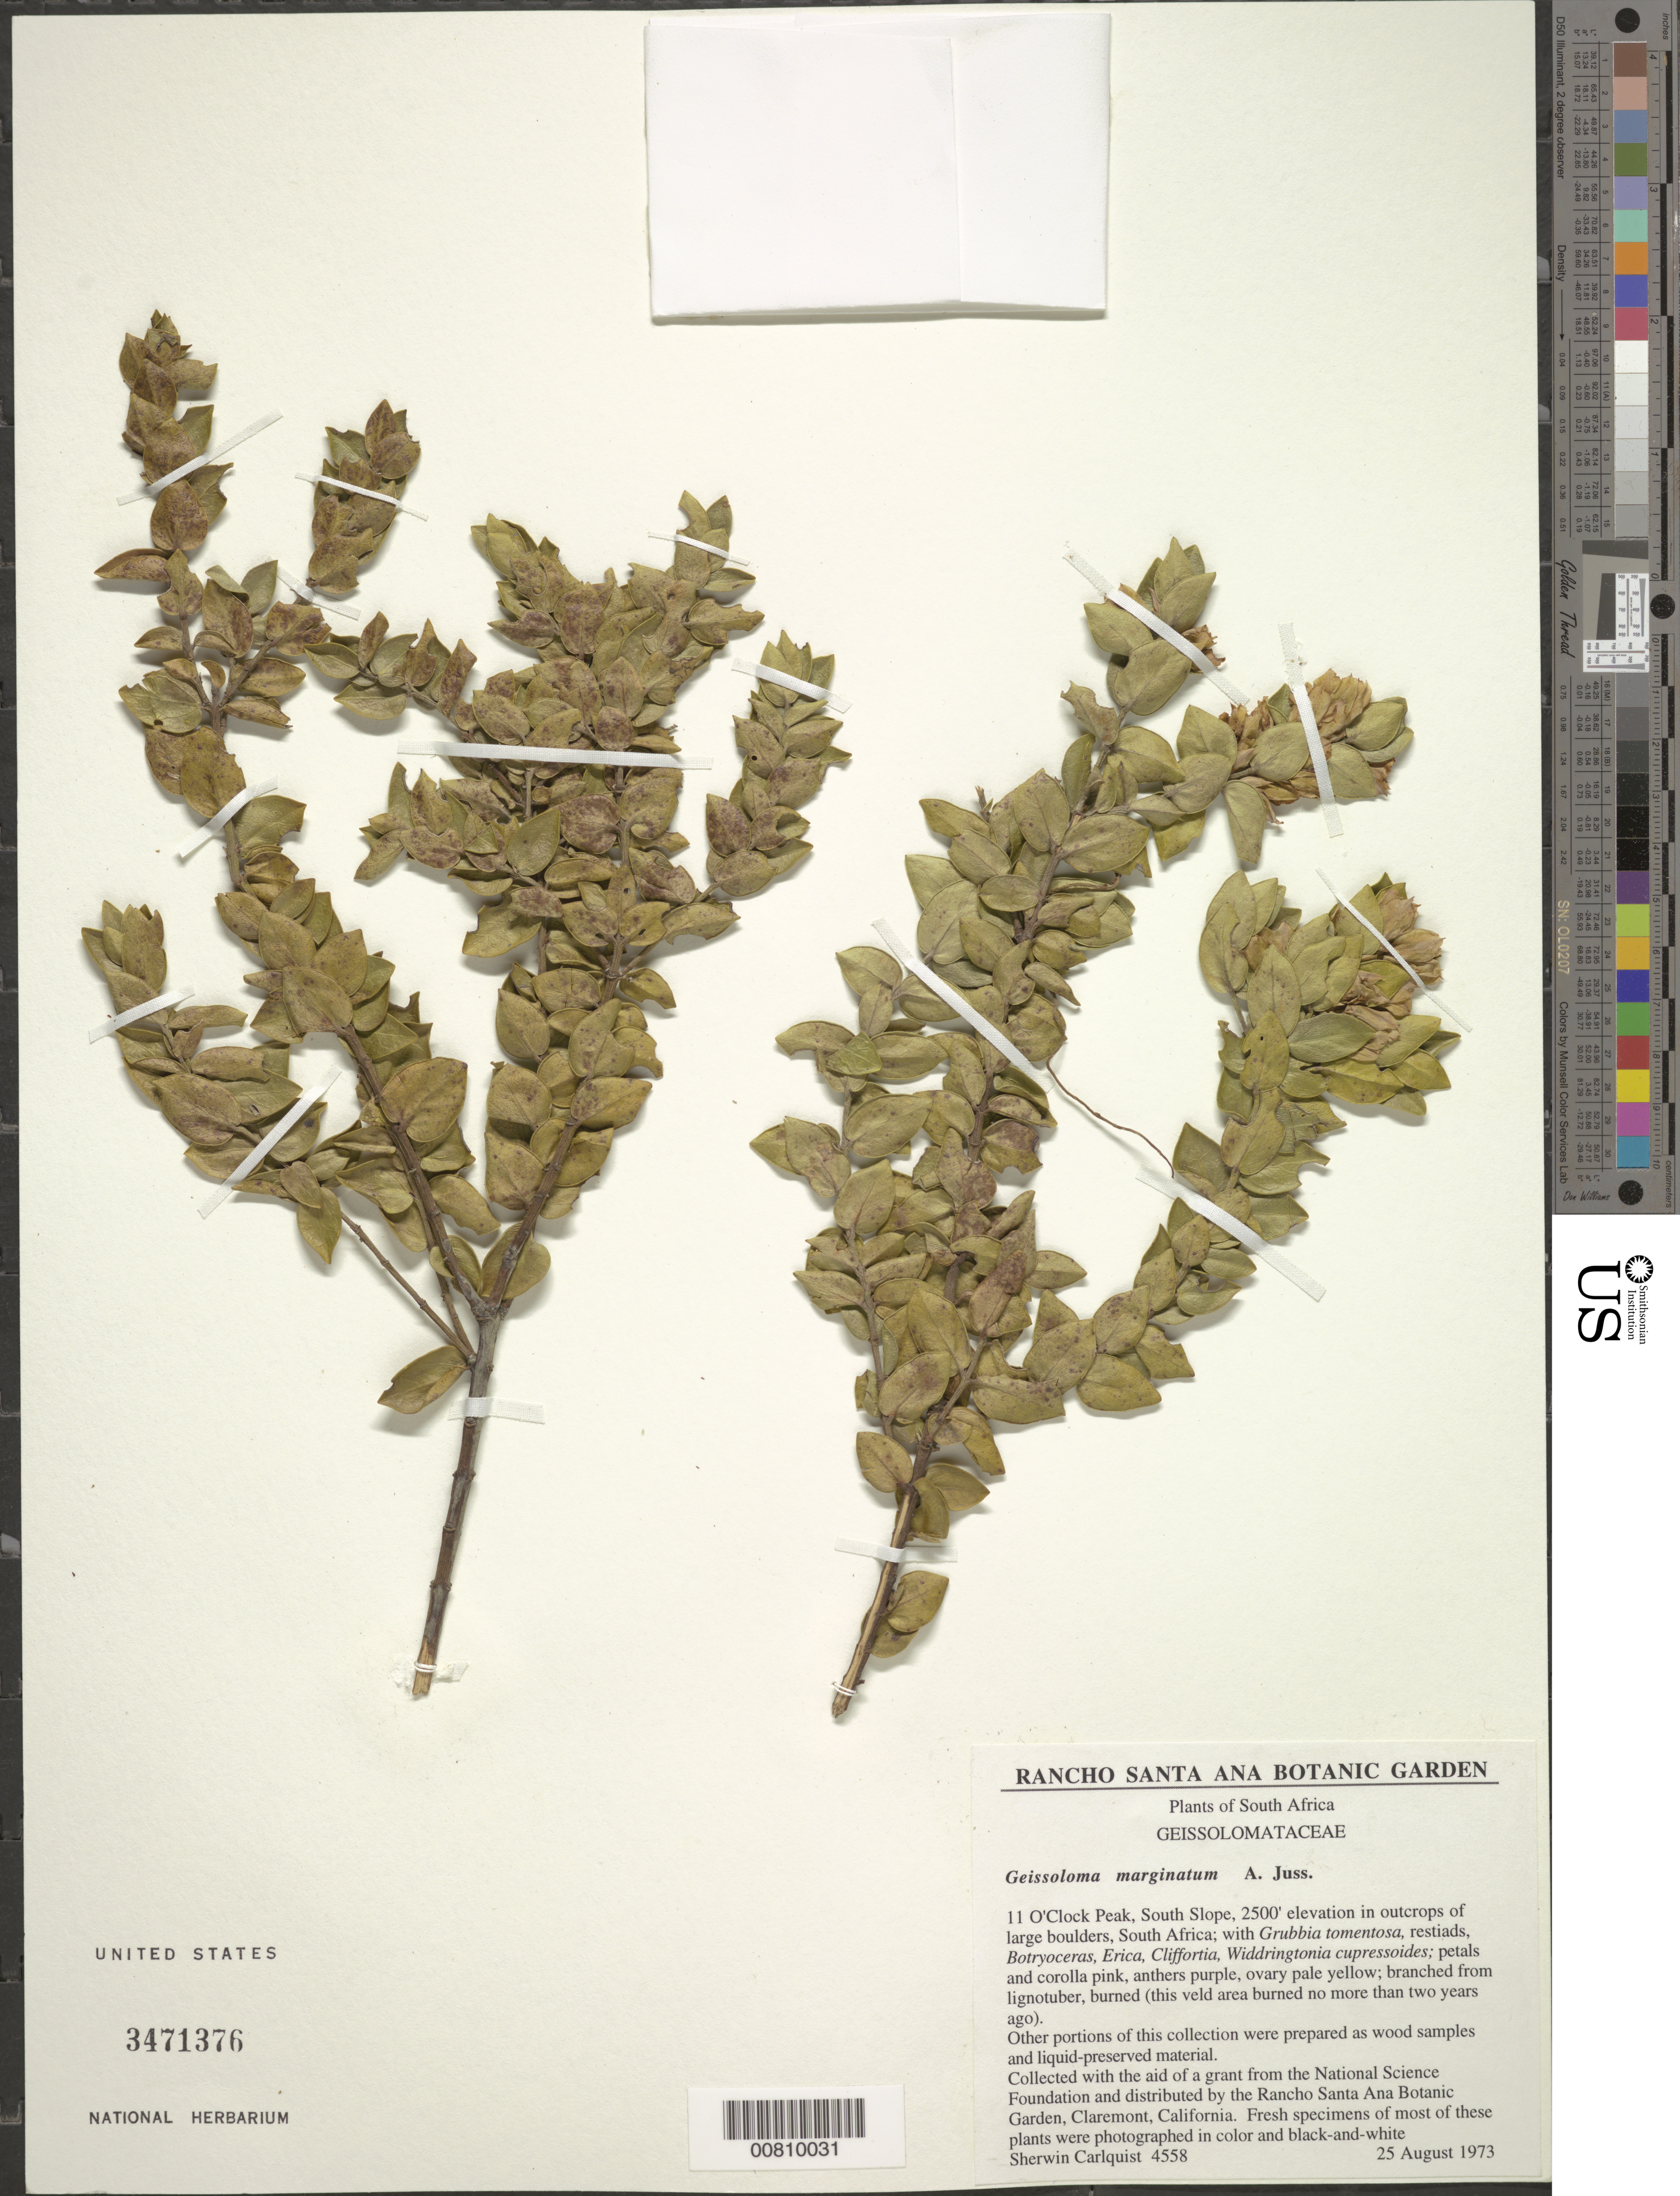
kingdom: Plantae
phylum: Tracheophyta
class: Magnoliopsida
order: Crossosomatales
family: Geissolomataceae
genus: Geissoloma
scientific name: Geissoloma marginatum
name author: A. Juss.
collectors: S. Carlquist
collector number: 4558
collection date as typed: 25 Aug 1973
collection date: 1973-08-25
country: United States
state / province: California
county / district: Orange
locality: Rancho Santa Ana Botanic Garden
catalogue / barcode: US 3471376